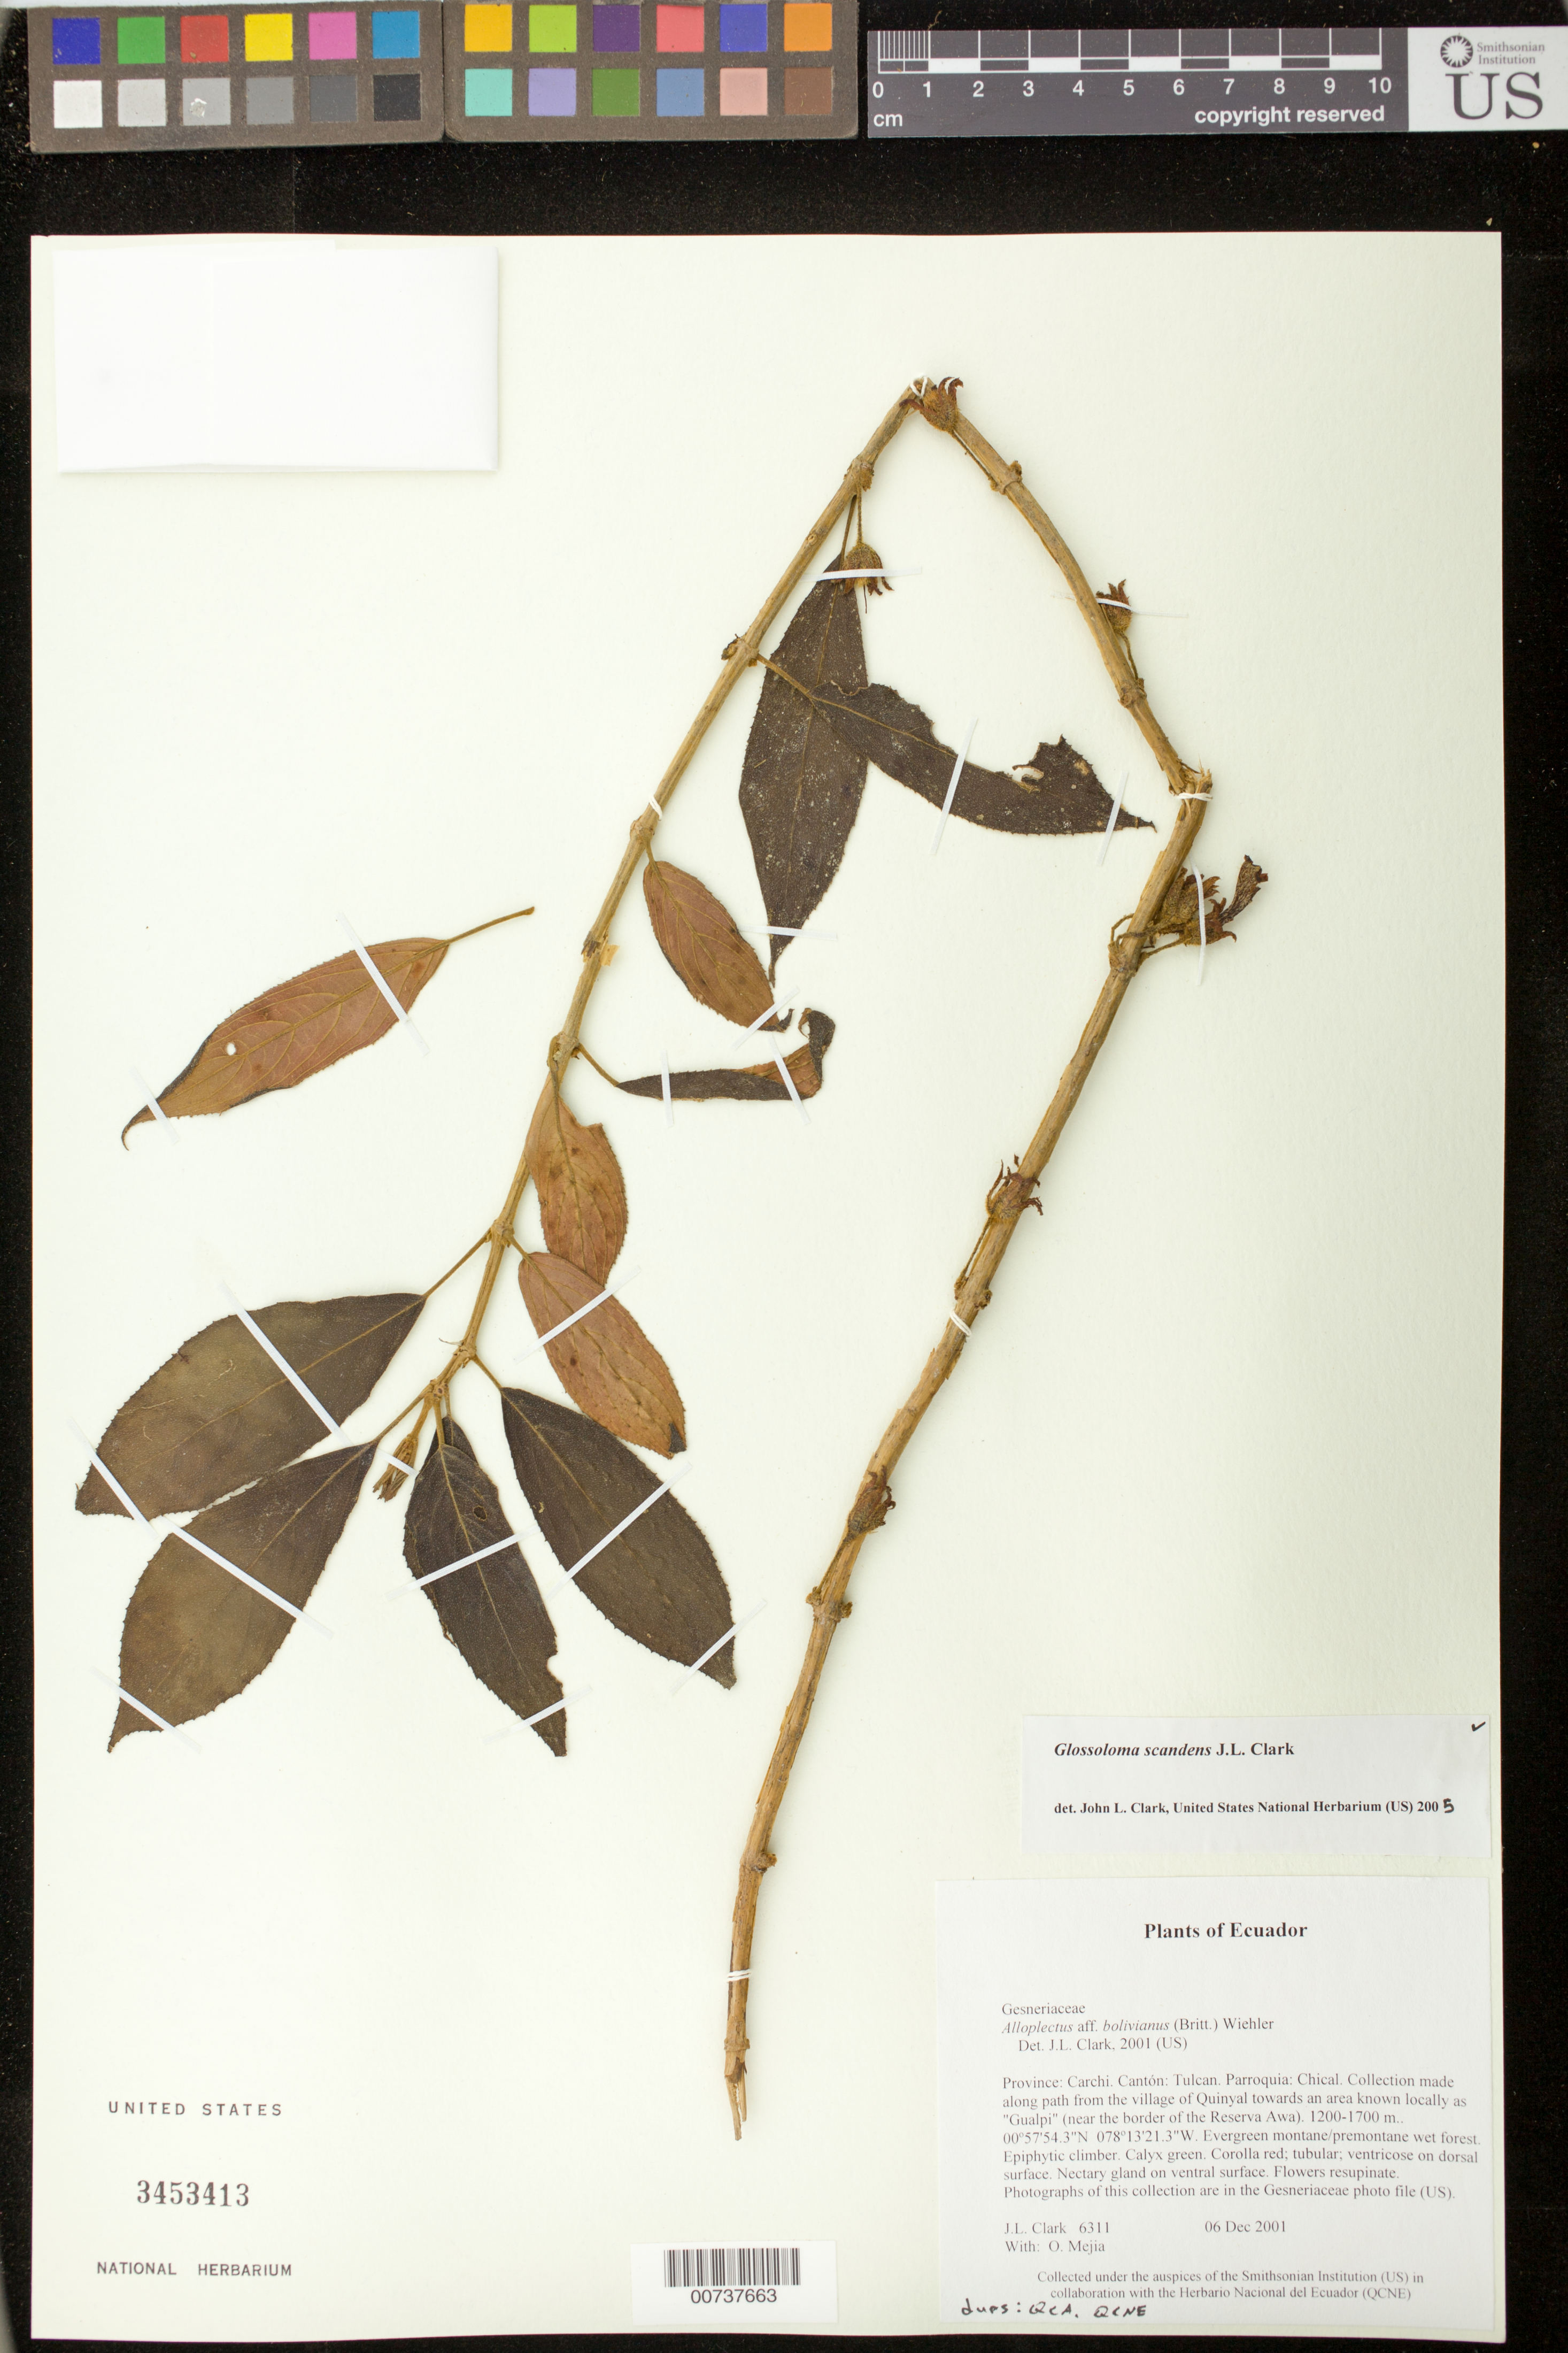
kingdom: Plantae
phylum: Tracheophyta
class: Magnoliopsida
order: Lamiales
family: Gesneriaceae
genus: Glossoloma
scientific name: Glossoloma scandens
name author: J.L. Clark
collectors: J. L. Clark & O. Mejia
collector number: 6311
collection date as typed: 06 Dec 2001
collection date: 2001-12-06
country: Ecuador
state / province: Carchi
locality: Tulcan. Parroquia: Chical. Collection made along path from the village of Quinyal towards an area known locally as "Gualpi" (near the border of the Reserva Awa).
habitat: Evergreen montane/premontane wet forest.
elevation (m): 1200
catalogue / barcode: US 3453413